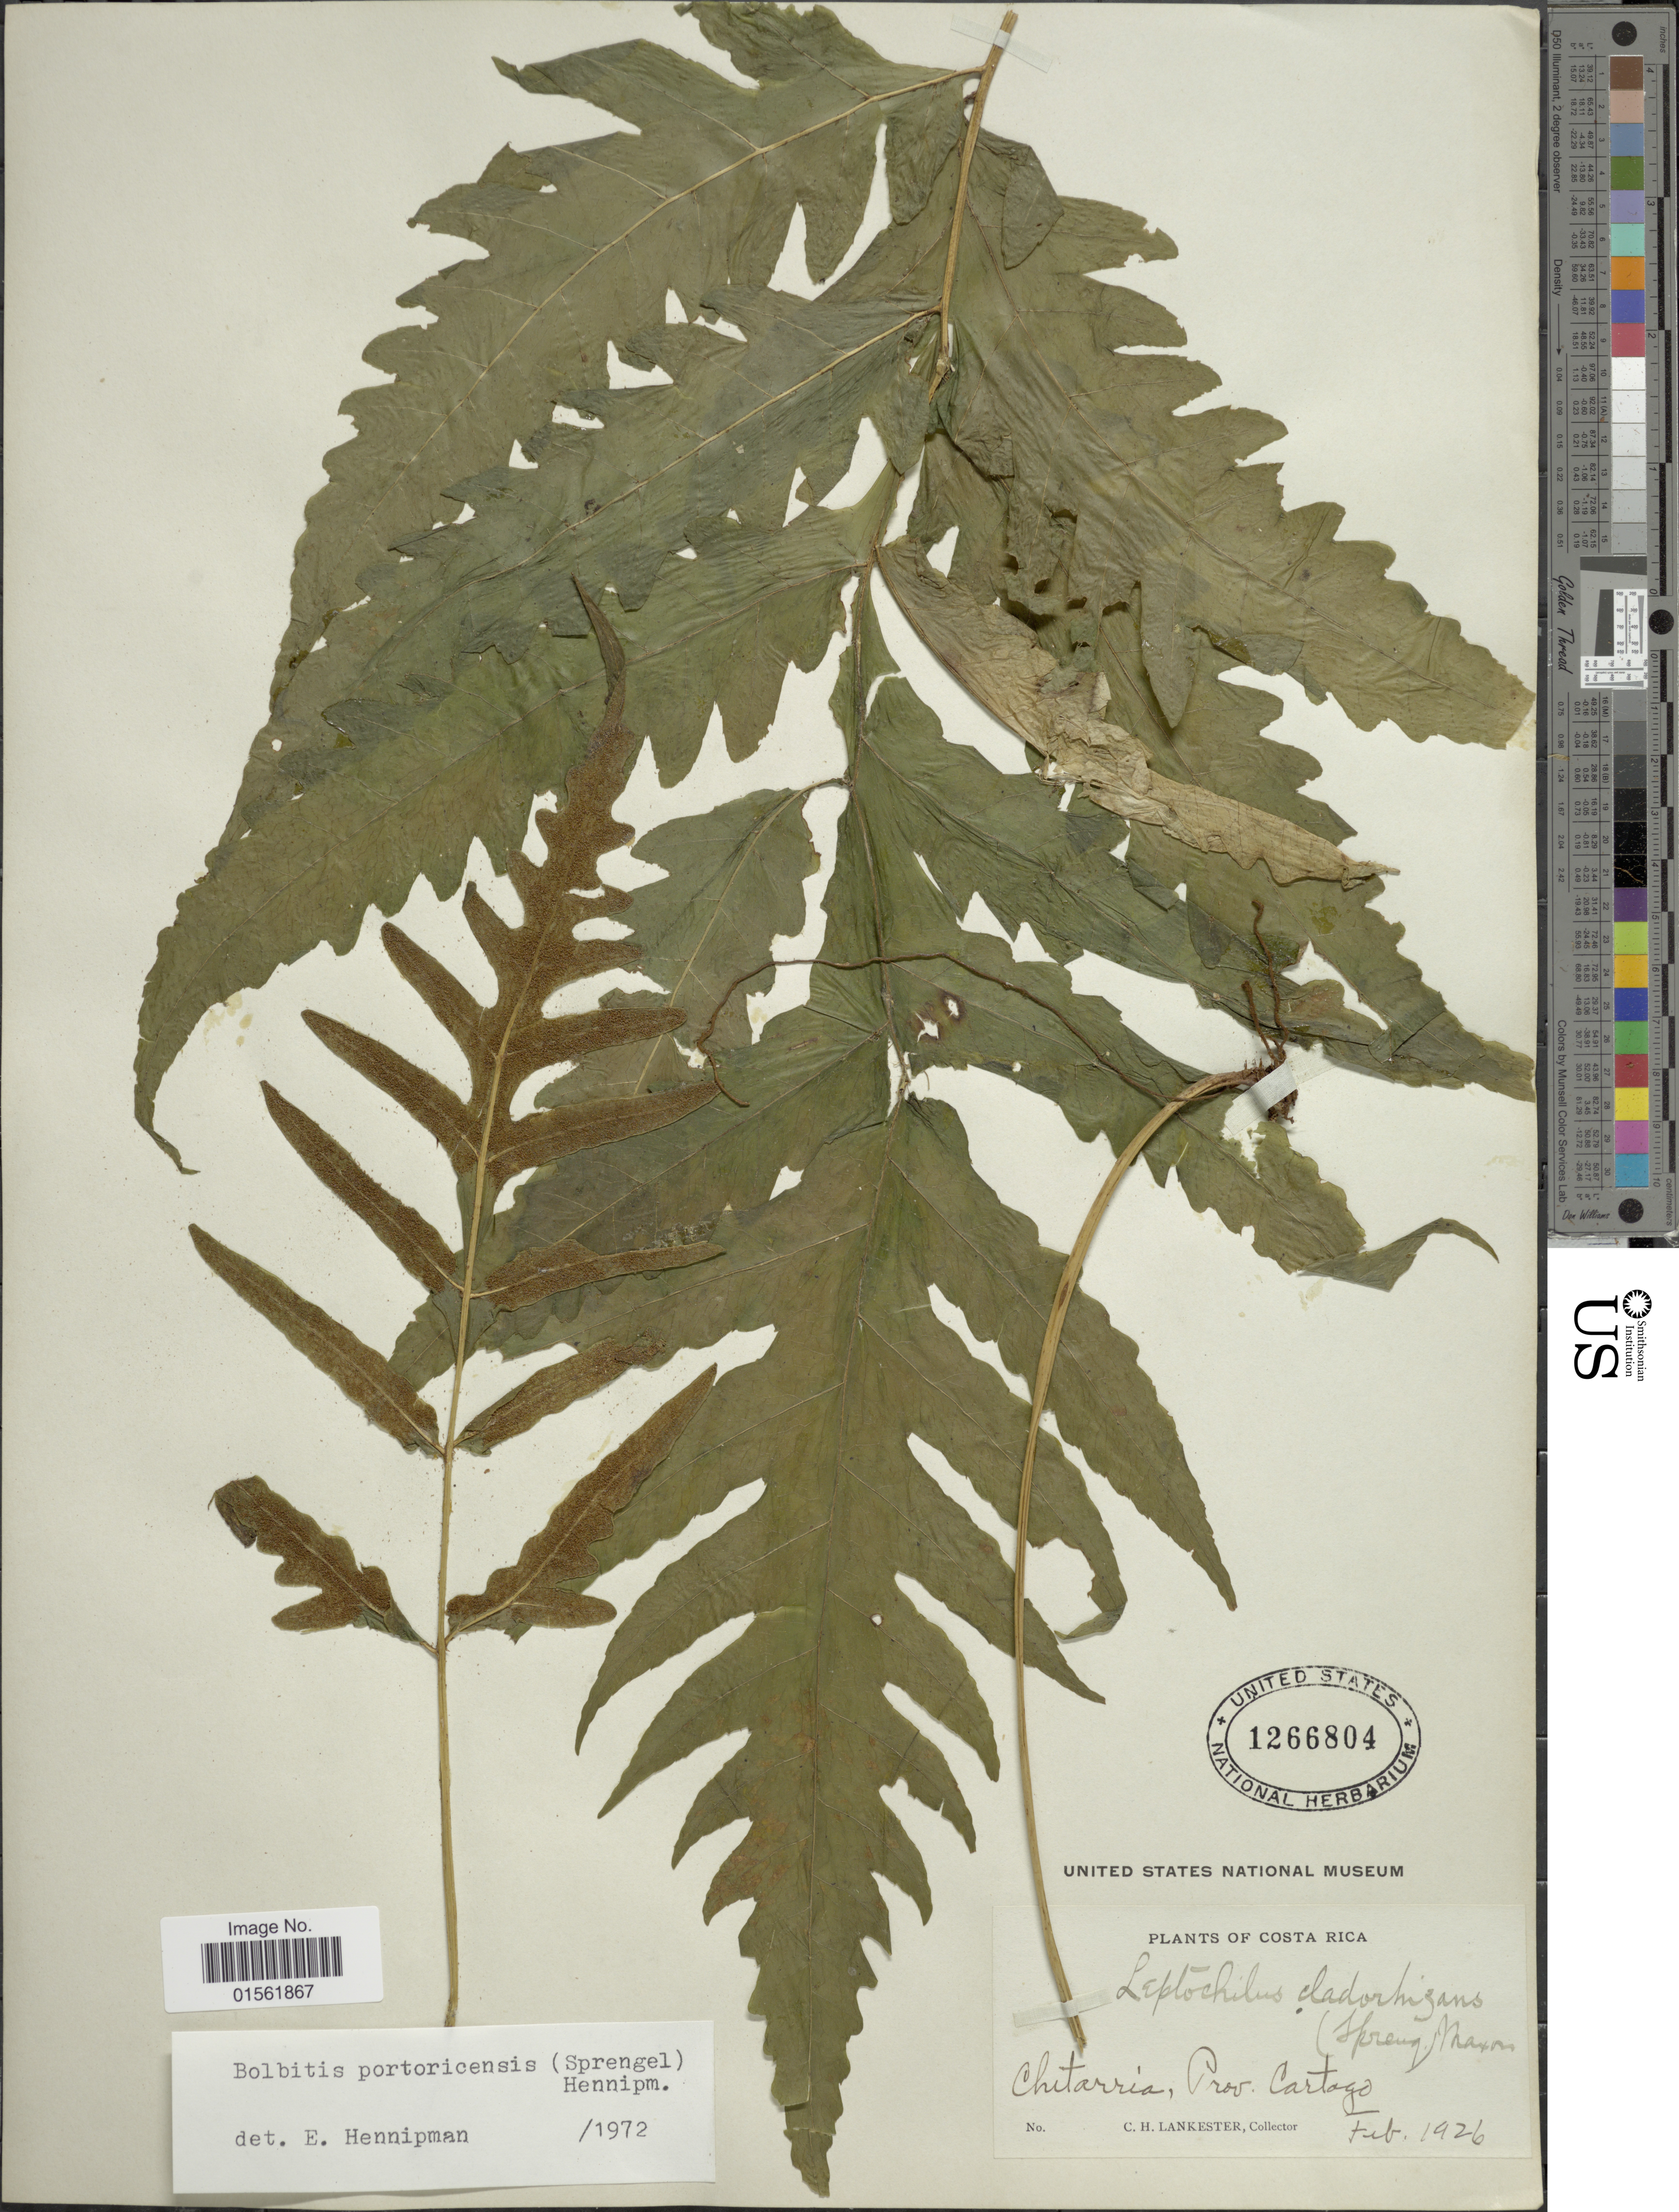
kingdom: Plantae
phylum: Tracheophyta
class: Polypodiopsida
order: Polypodiales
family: Dryopteridaceae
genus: Bolbitis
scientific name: Bolbitis portoricensis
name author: (Spreng.) Hennipman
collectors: C. H. Lankester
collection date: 1926-02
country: Costa Rica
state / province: Cartago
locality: Chitarria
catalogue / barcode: US 1266804